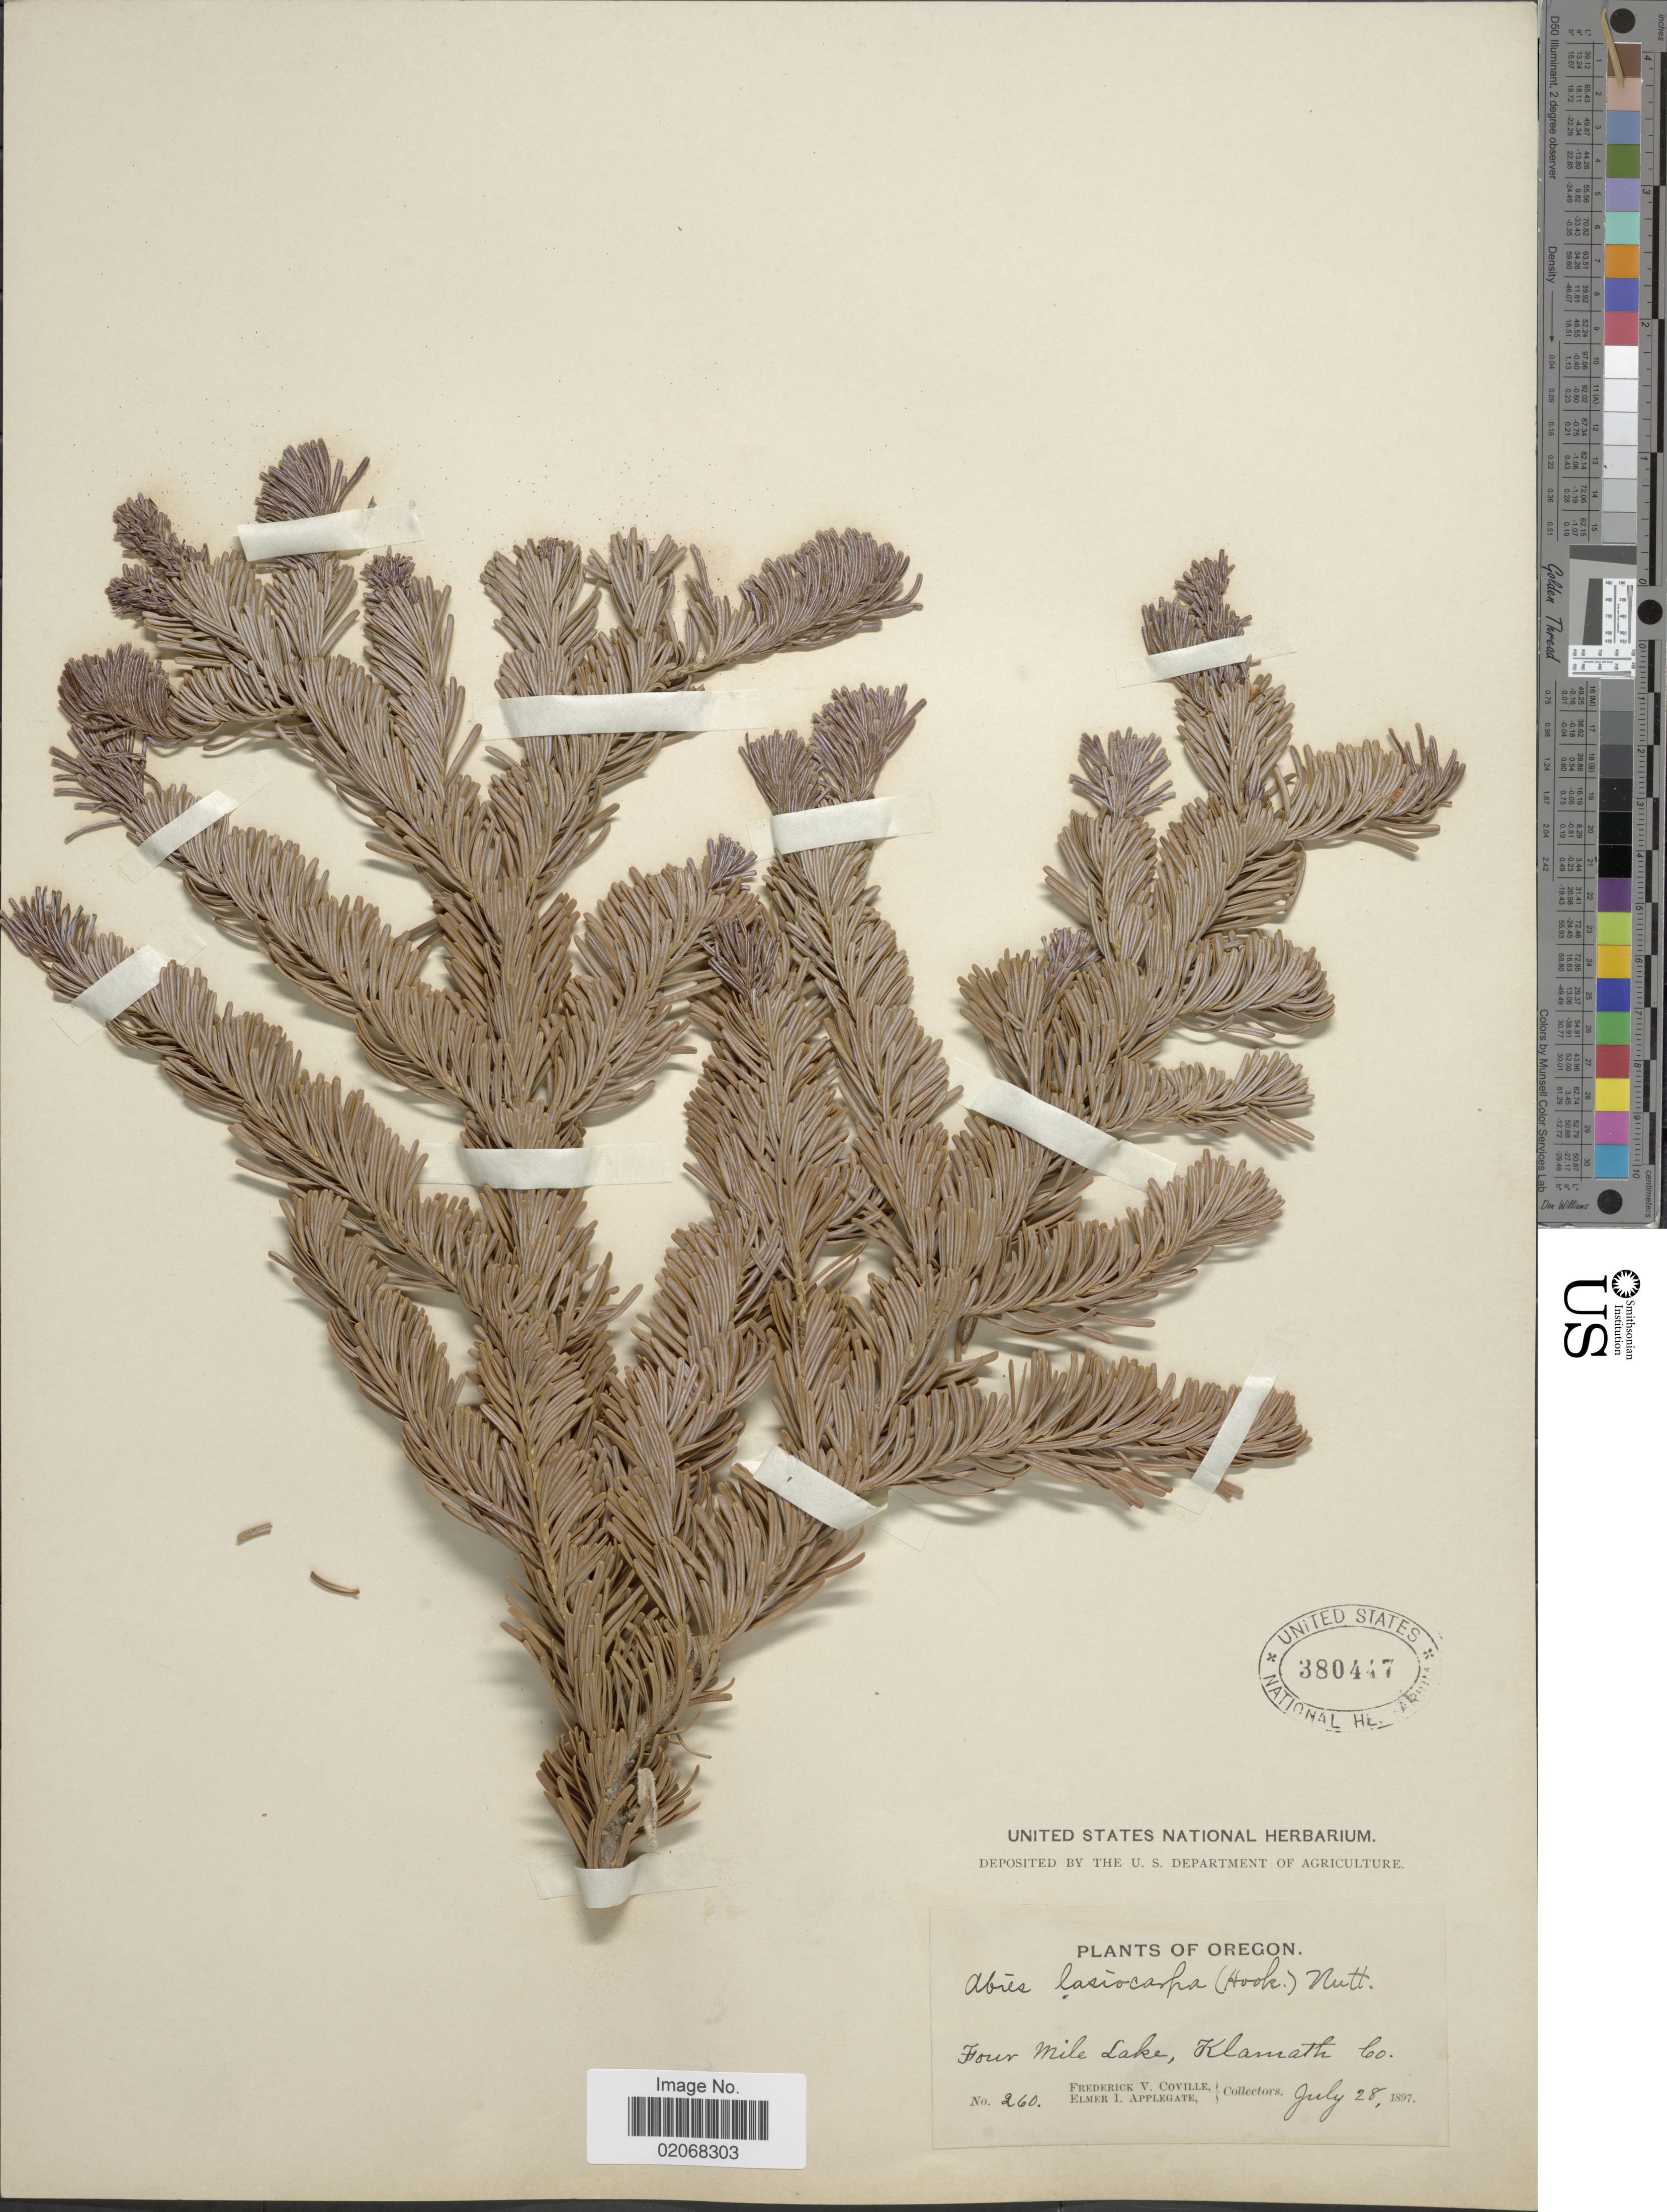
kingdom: Plantae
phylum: Tracheophyta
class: Pinopsida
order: Pinales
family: Pinaceae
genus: Abies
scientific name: Abies concolor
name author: (Gordon & Glend.) Lindl. ex Hildebr.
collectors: F. V. Coville & E. I. Applegate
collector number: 260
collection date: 1897-07-28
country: United States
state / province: Oregon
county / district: Klamath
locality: Four Mile Lake, Klamath Co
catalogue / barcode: US 380447